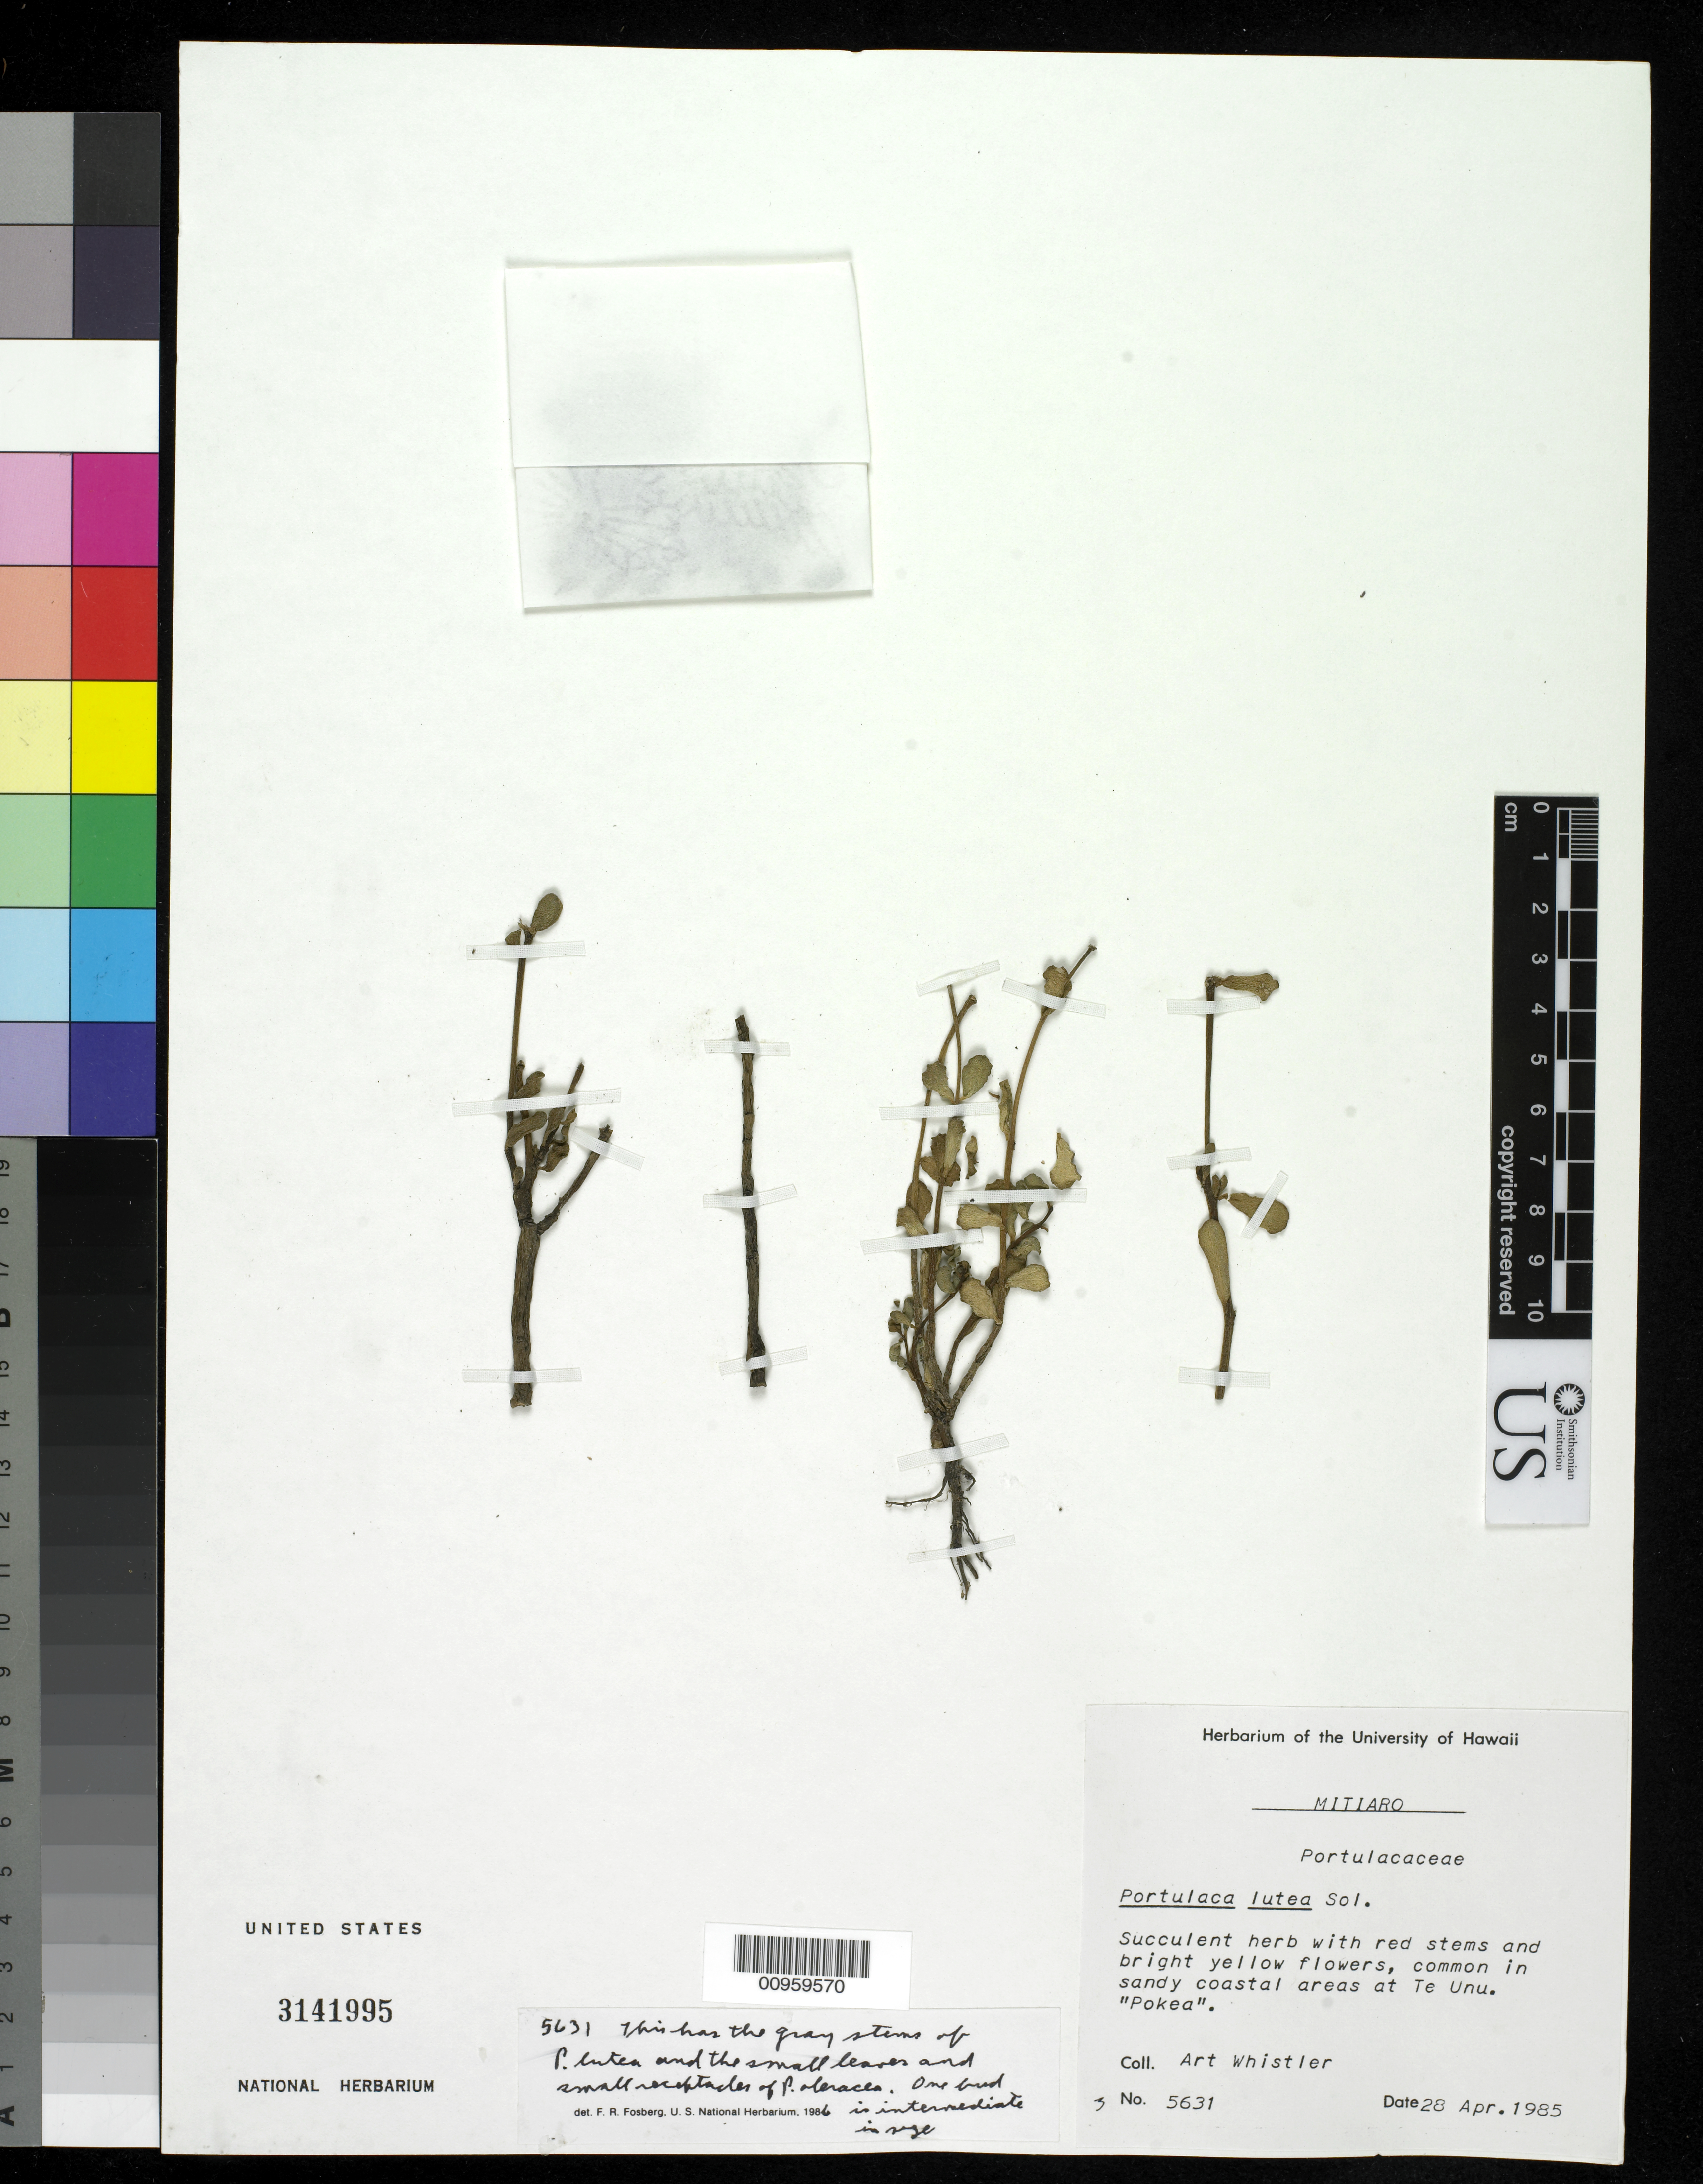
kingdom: Plantae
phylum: Tracheophyta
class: Magnoliopsida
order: Caryophyllales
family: Portulacaceae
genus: Portulaca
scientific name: Portulaca lutea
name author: Sol. ex G. Forst.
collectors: A. Whistler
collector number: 5631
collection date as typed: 28 Apr 1985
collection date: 1985-04-28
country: Cook Islands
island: Mitiaro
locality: Te Unu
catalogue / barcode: US 3141995